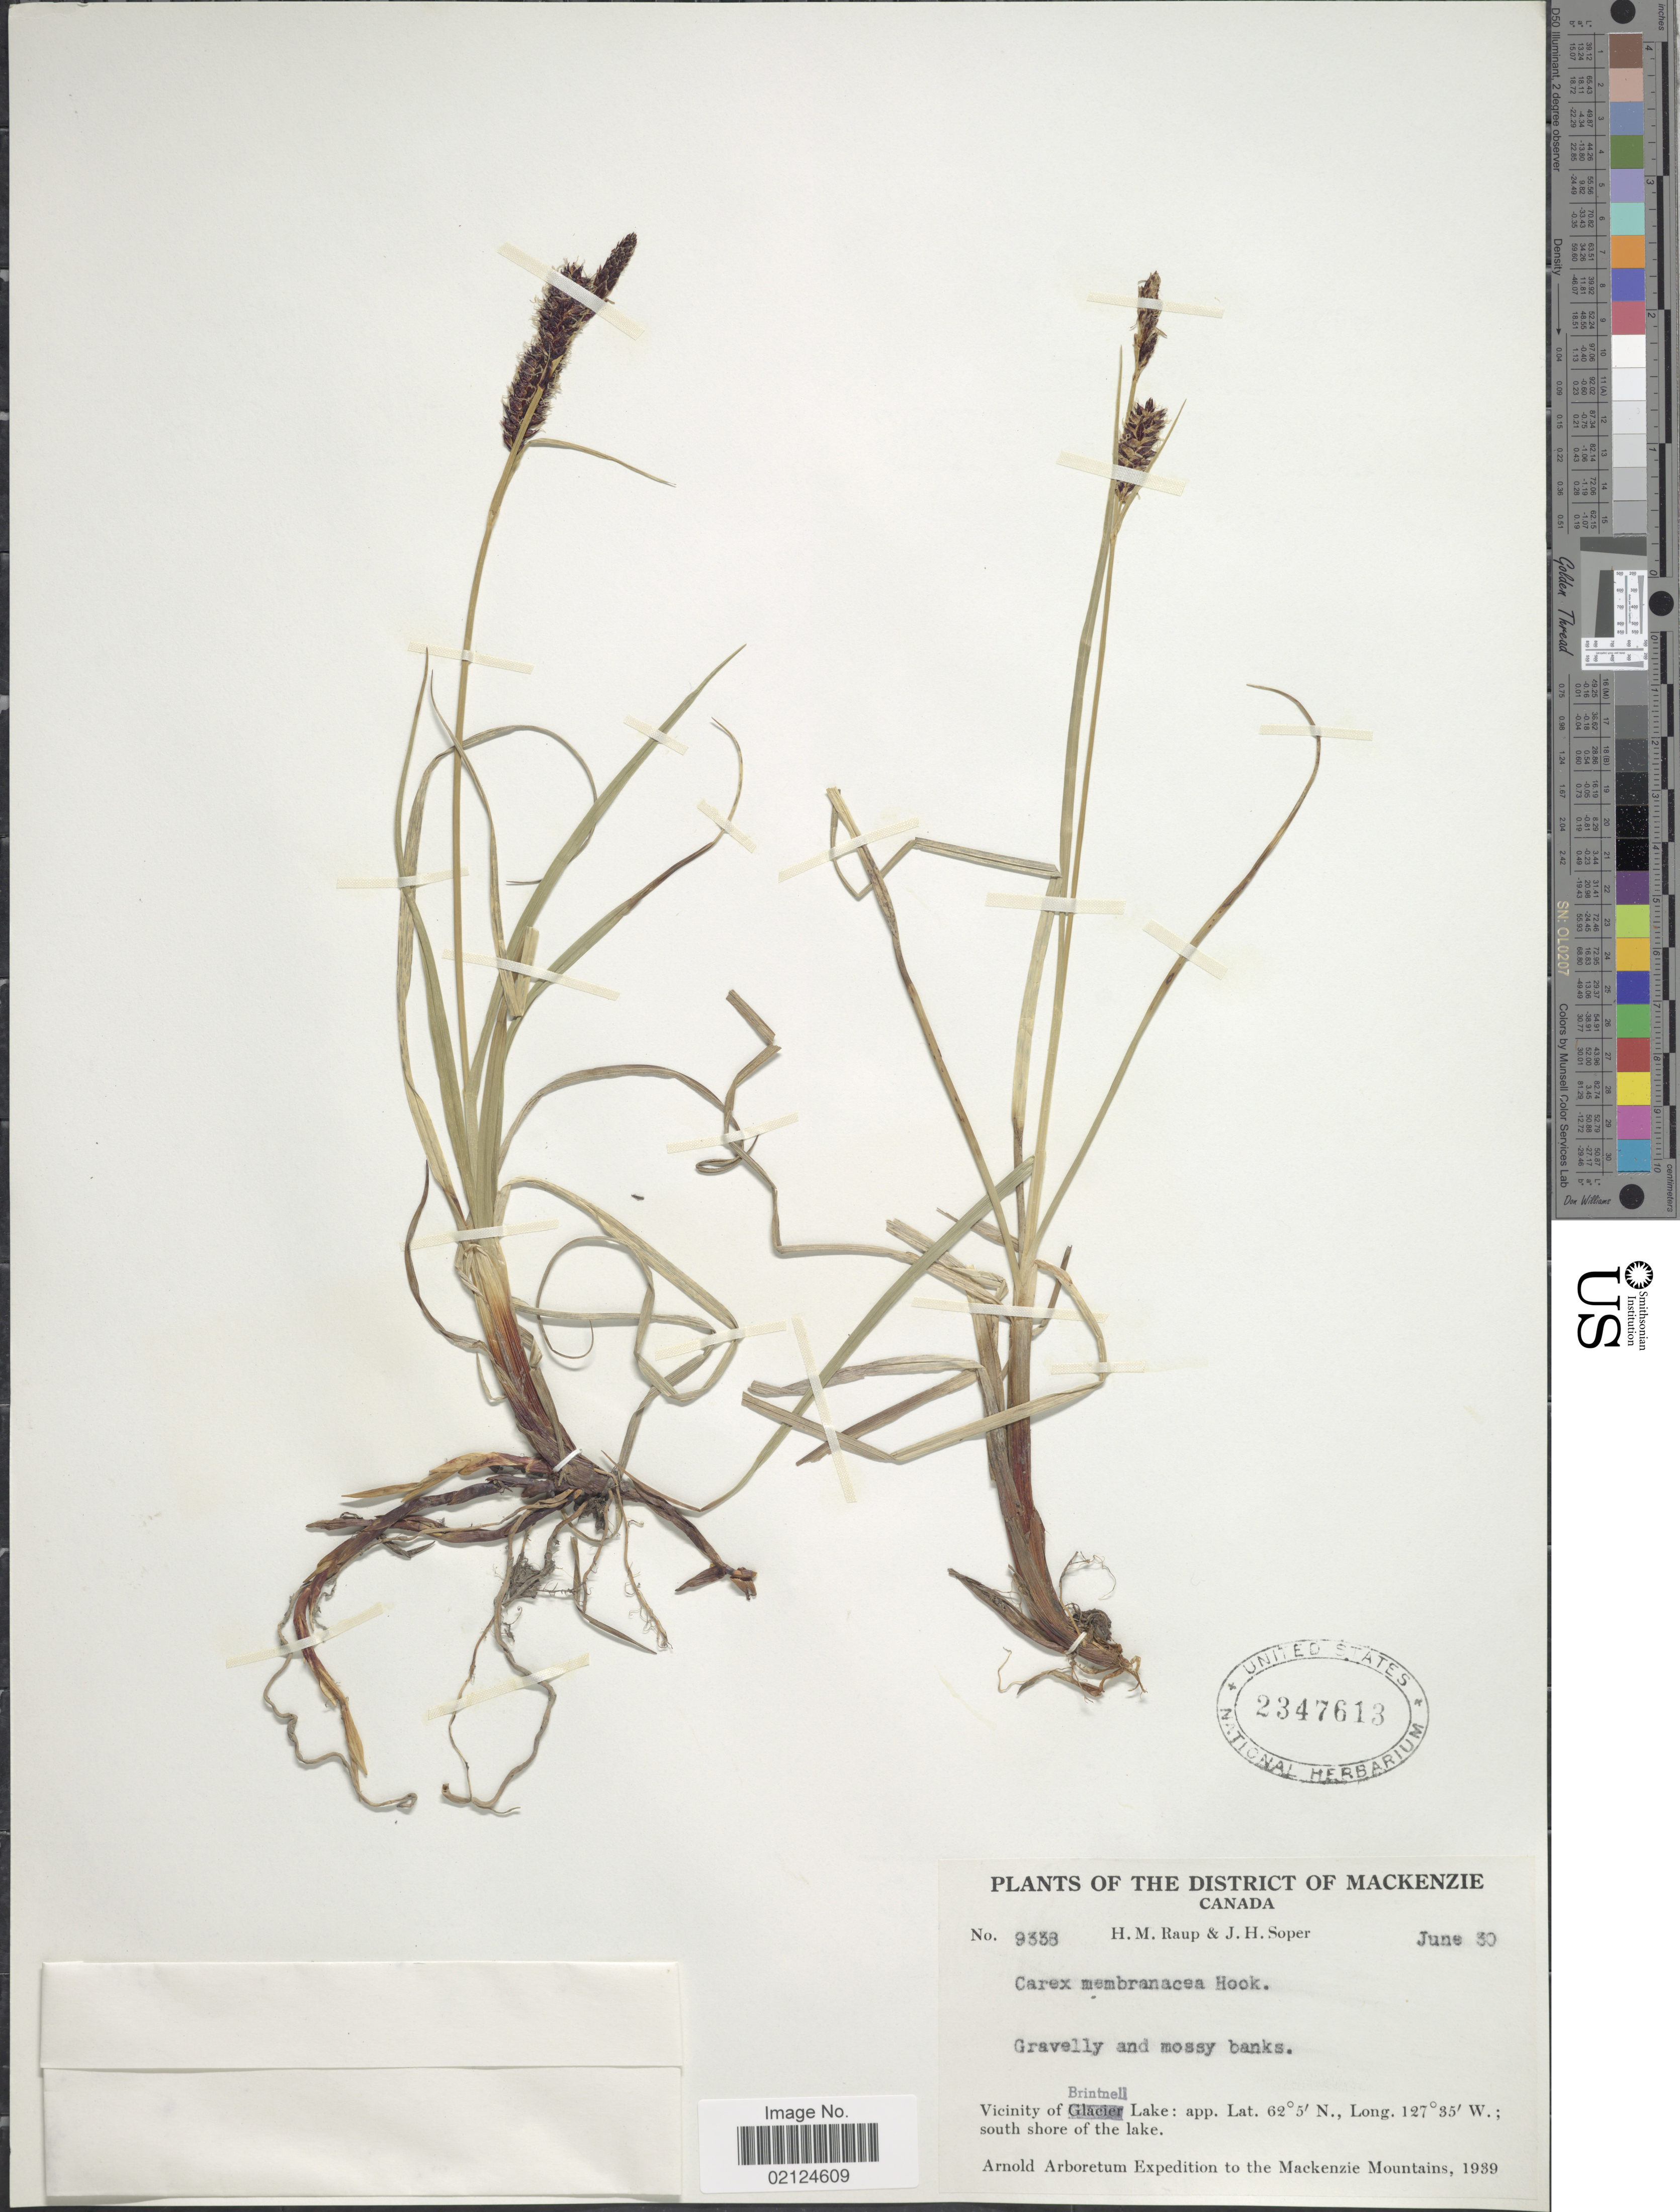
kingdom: Plantae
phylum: Tracheophyta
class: Liliopsida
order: Poales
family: Cyperaceae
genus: Carex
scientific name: Carex membranacea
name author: Hook.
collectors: H. Raup & J. H. Soper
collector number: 9338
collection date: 1939-06-30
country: Canada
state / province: British Columbia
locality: District of Mackenzie, Vicinity of Brintnell Lake, south shore of Lake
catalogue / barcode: US 2347613